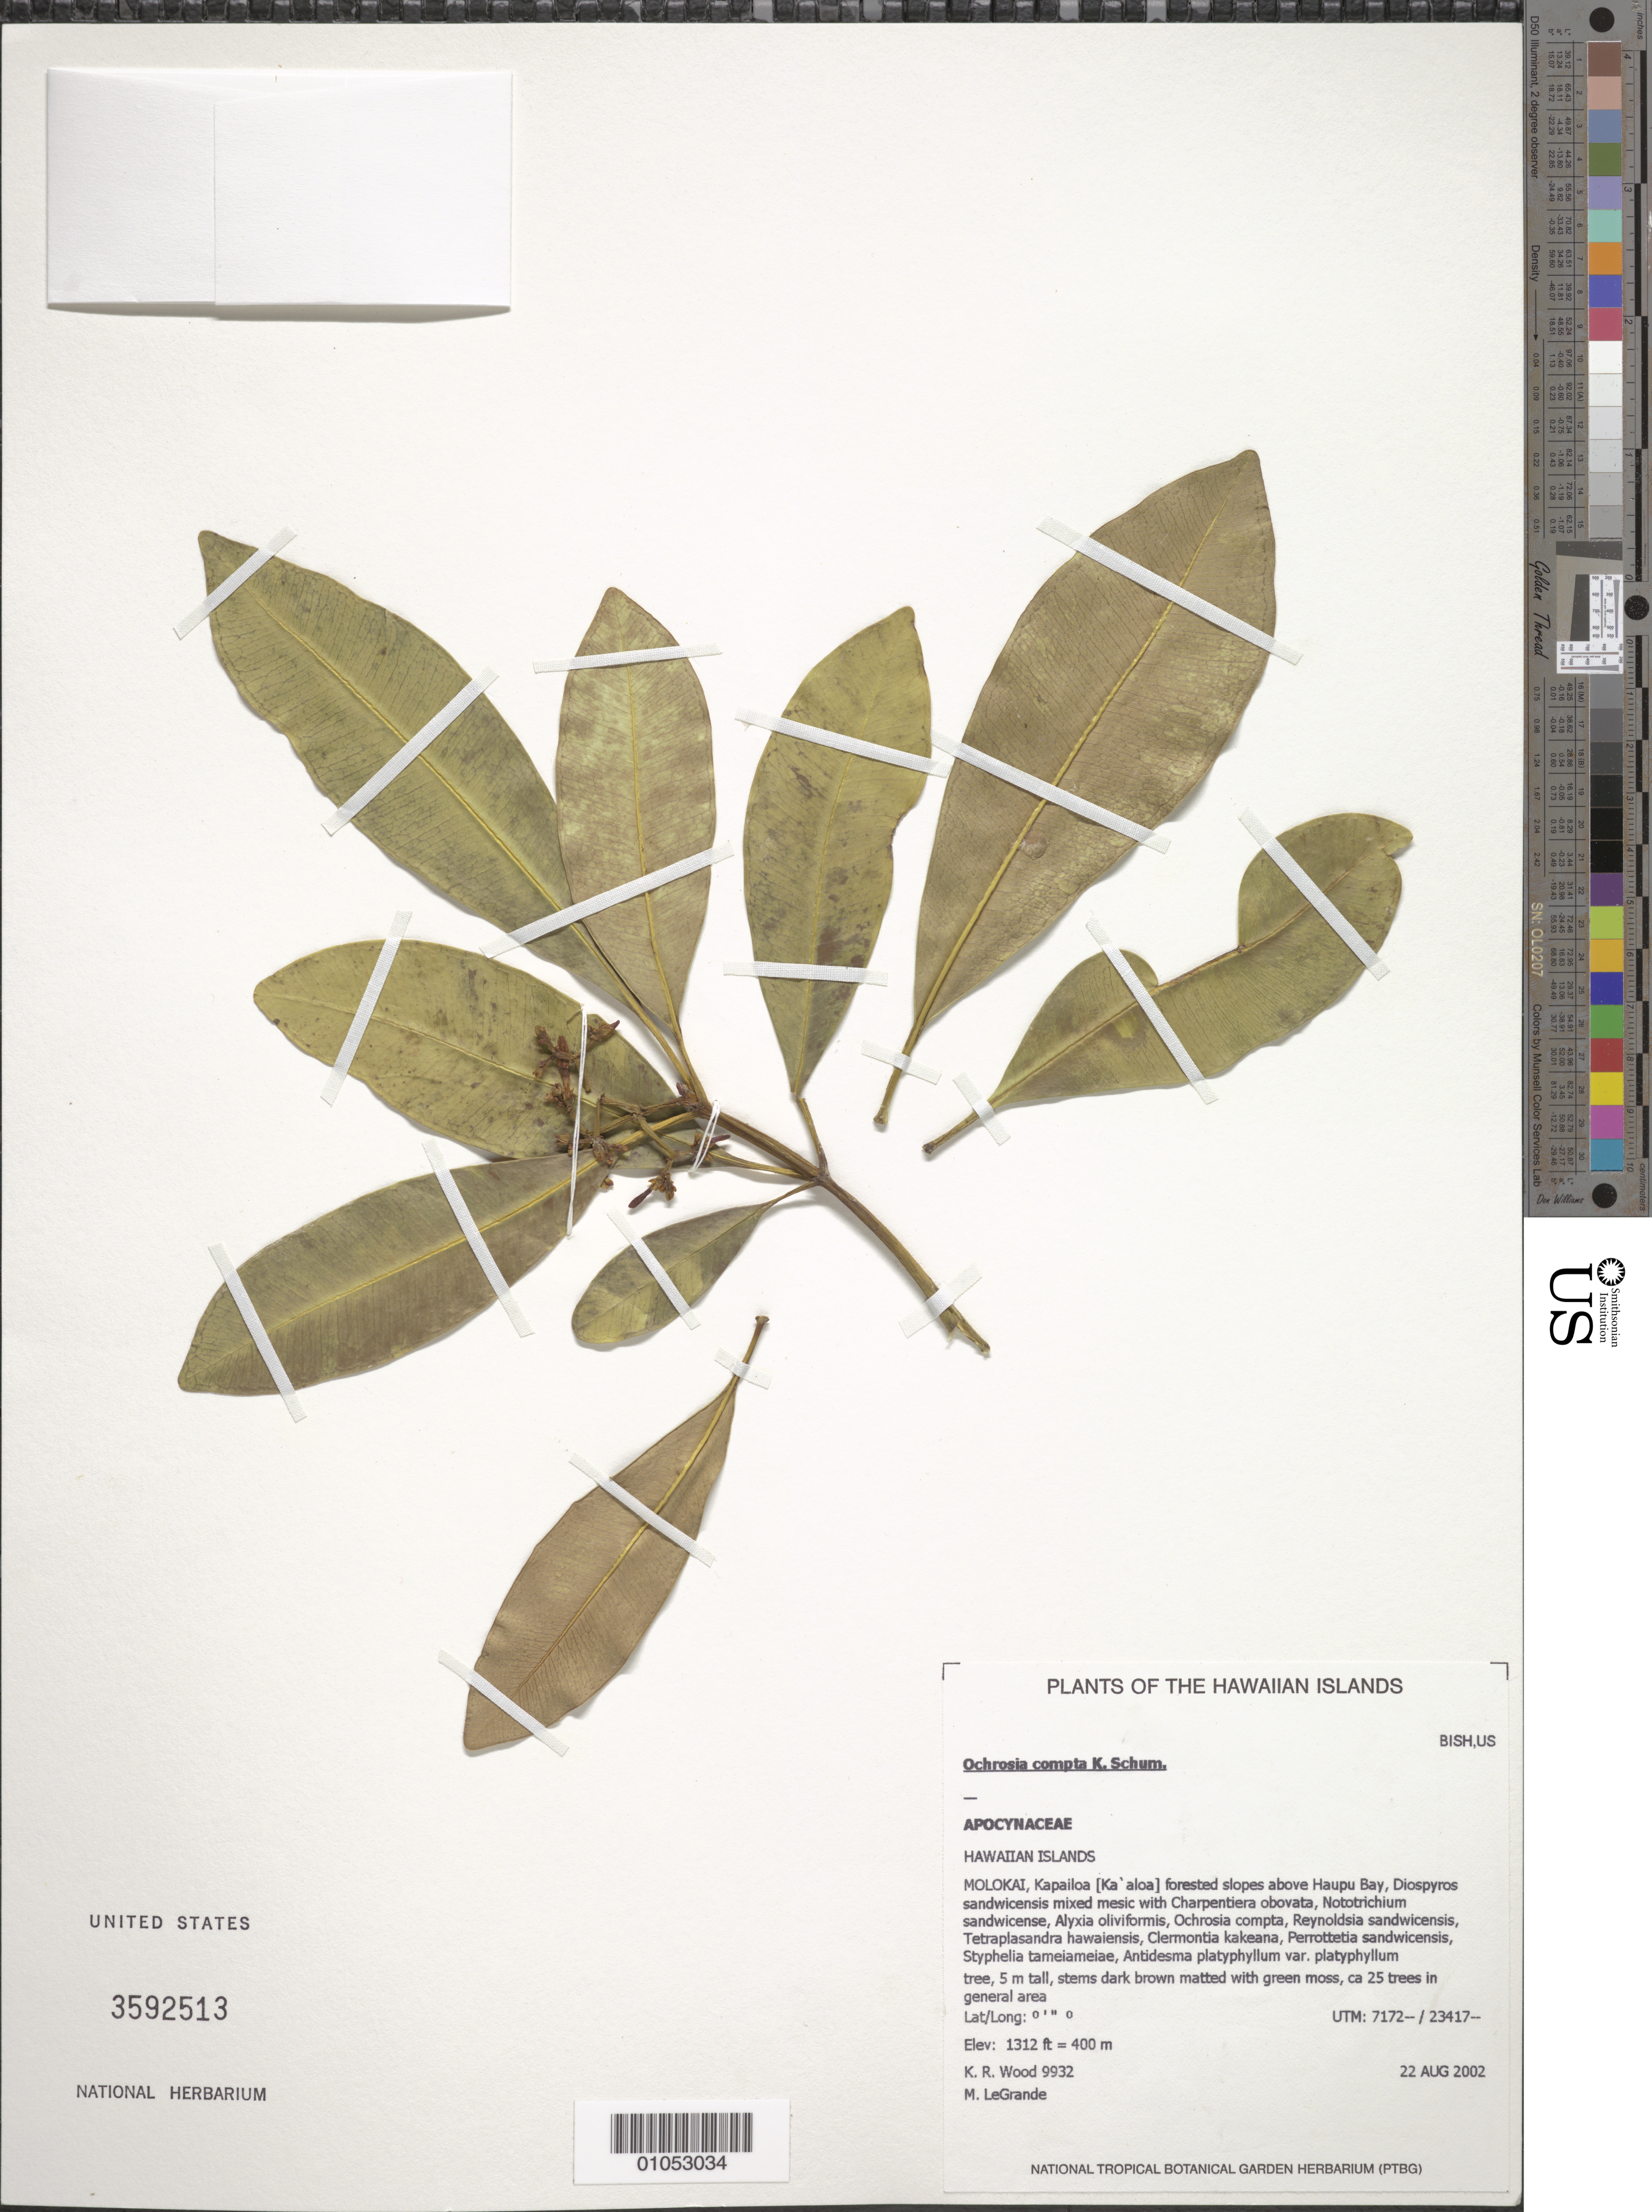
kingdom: Plantae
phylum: Tracheophyta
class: Magnoliopsida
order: Gentianales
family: Apocynaceae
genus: Ochrosia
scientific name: Ochrosia compta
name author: K. Schum.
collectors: K. R. Wood & M. LeGrande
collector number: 9932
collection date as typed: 22 Aug 2002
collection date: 2002-08-22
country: United States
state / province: Hawaii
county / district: Maui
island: Moloka'i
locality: Kapailoa [Ka'aloa] forested slopes above Haupu Bay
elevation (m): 400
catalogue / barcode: US 3592513